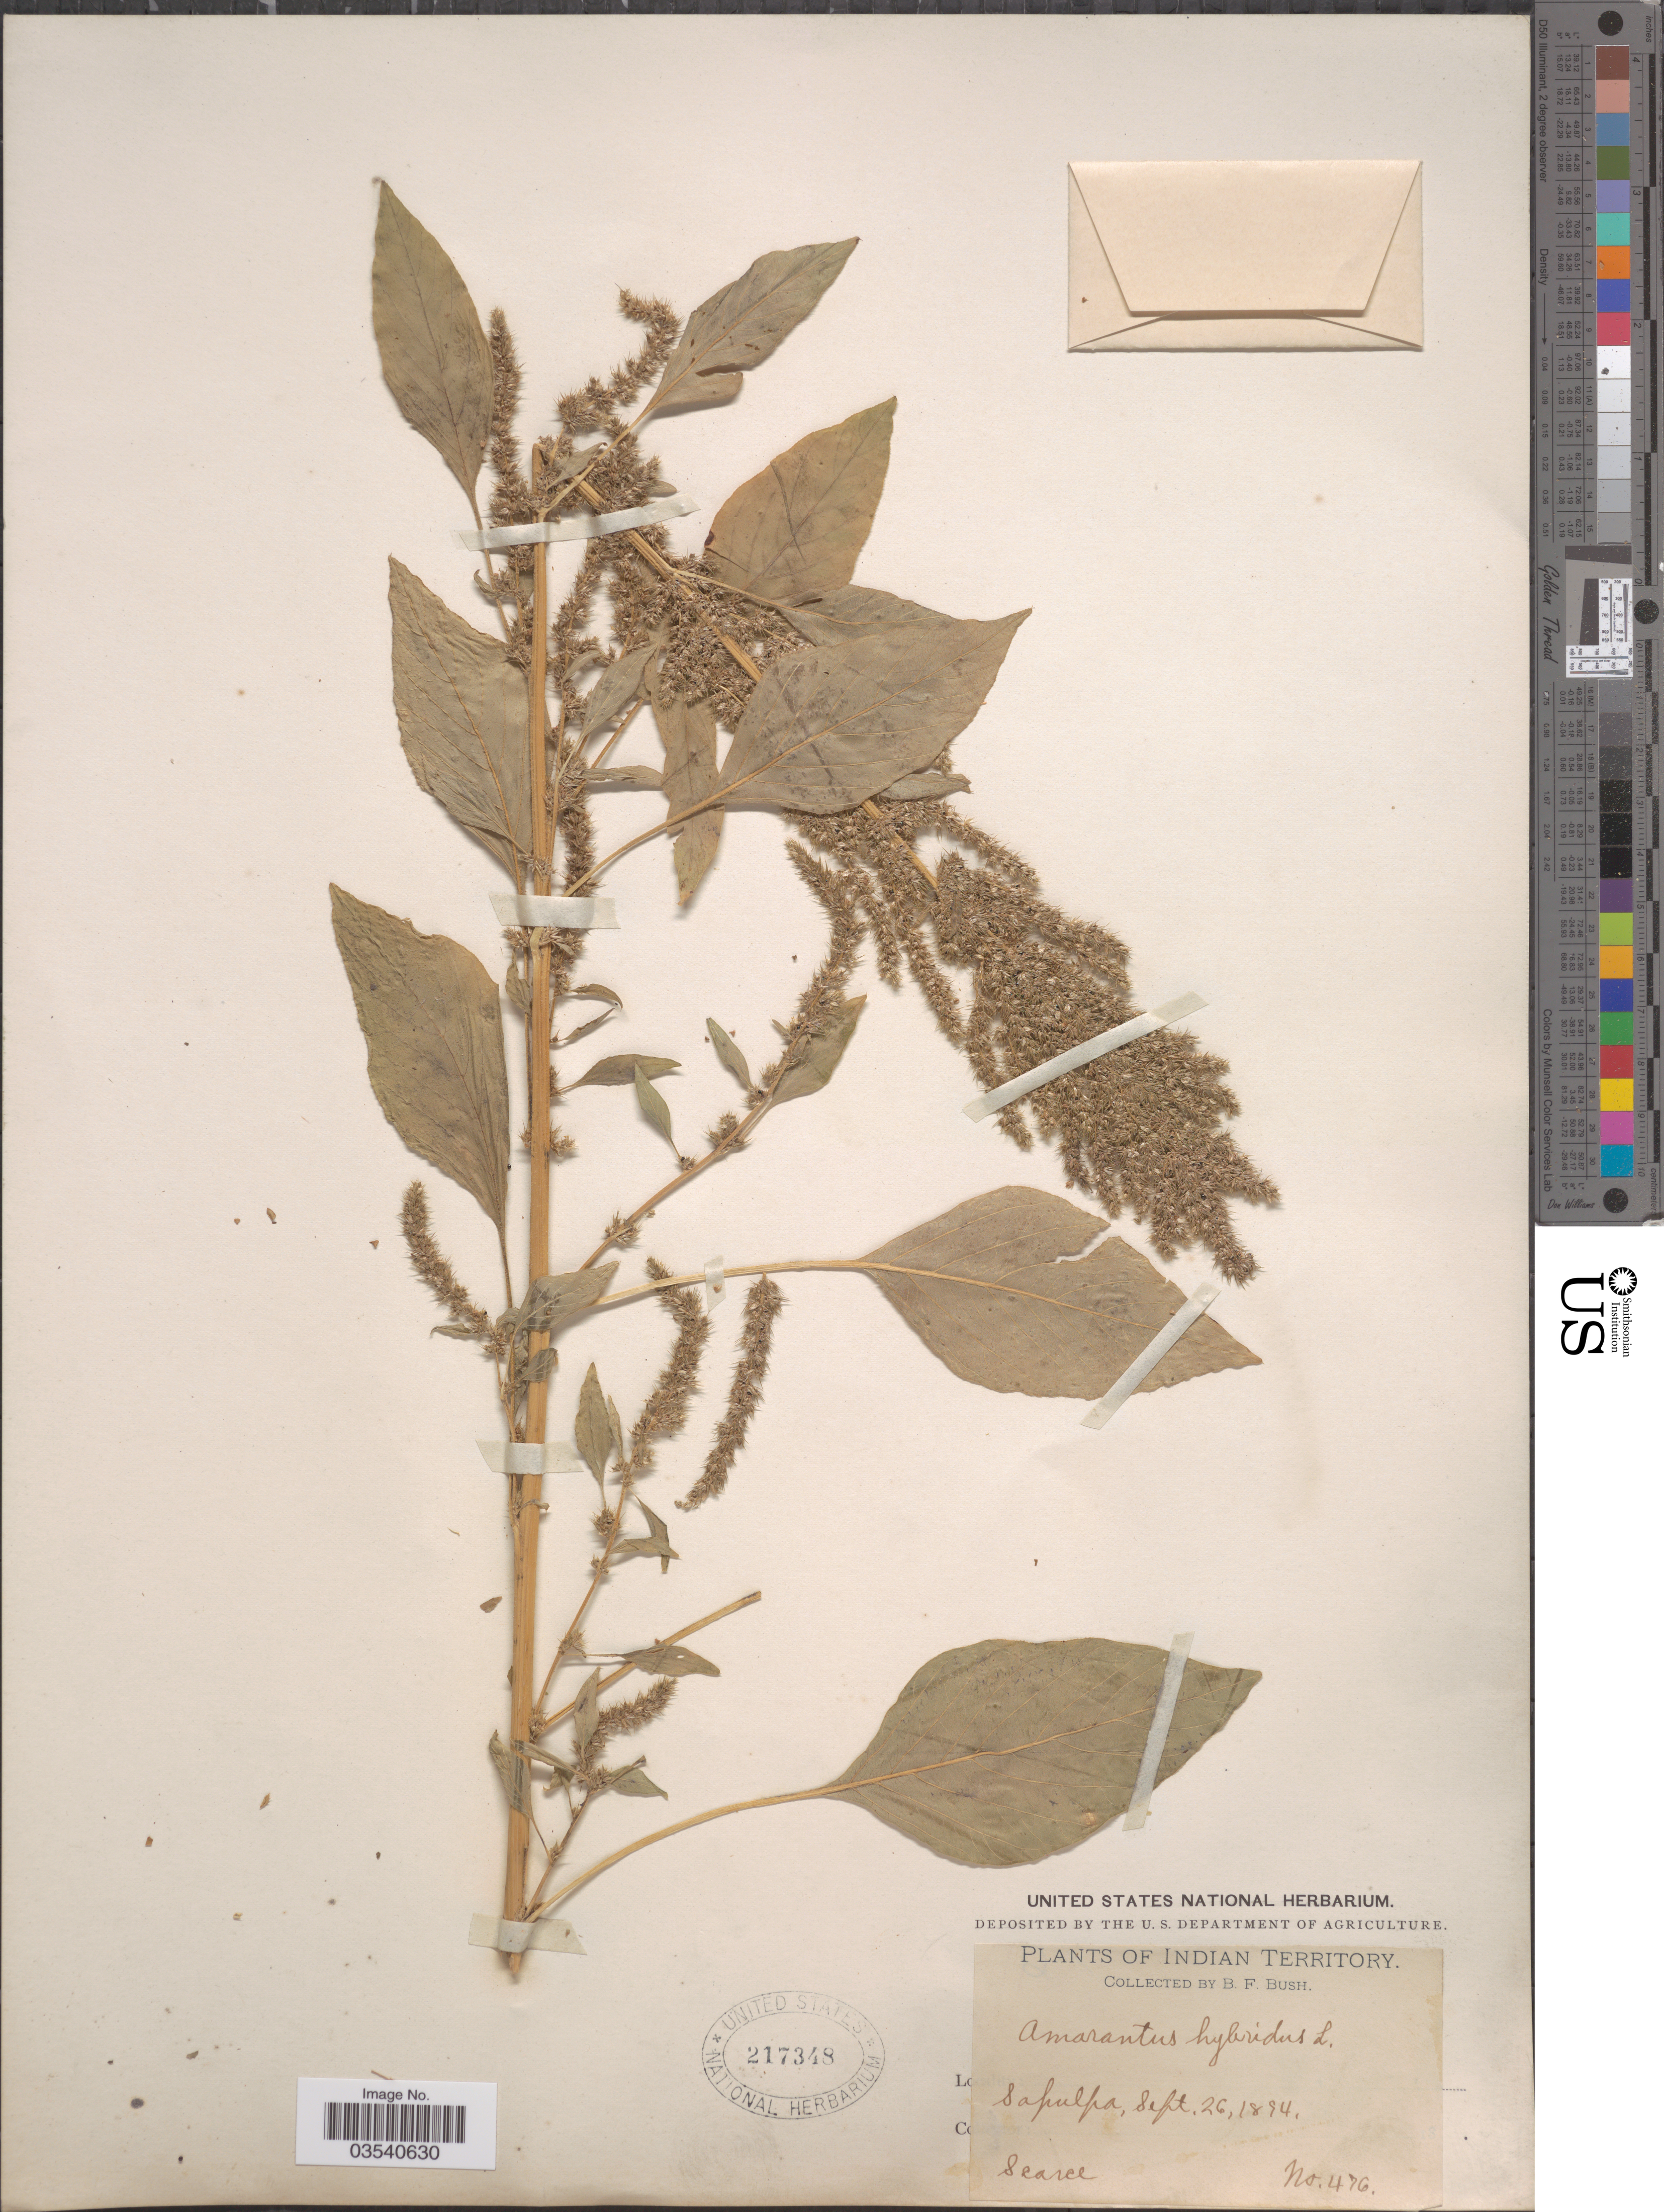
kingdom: Plantae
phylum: Tracheophyta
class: Magnoliopsida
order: Caryophyllales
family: Amaranthaceae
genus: Amaranthus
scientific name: Amaranthus hybridus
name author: L.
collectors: B. F. Bush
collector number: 476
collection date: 1894-09-26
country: United States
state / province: Oklahoma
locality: Indian Territory. Sapulpa.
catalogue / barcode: US 217348